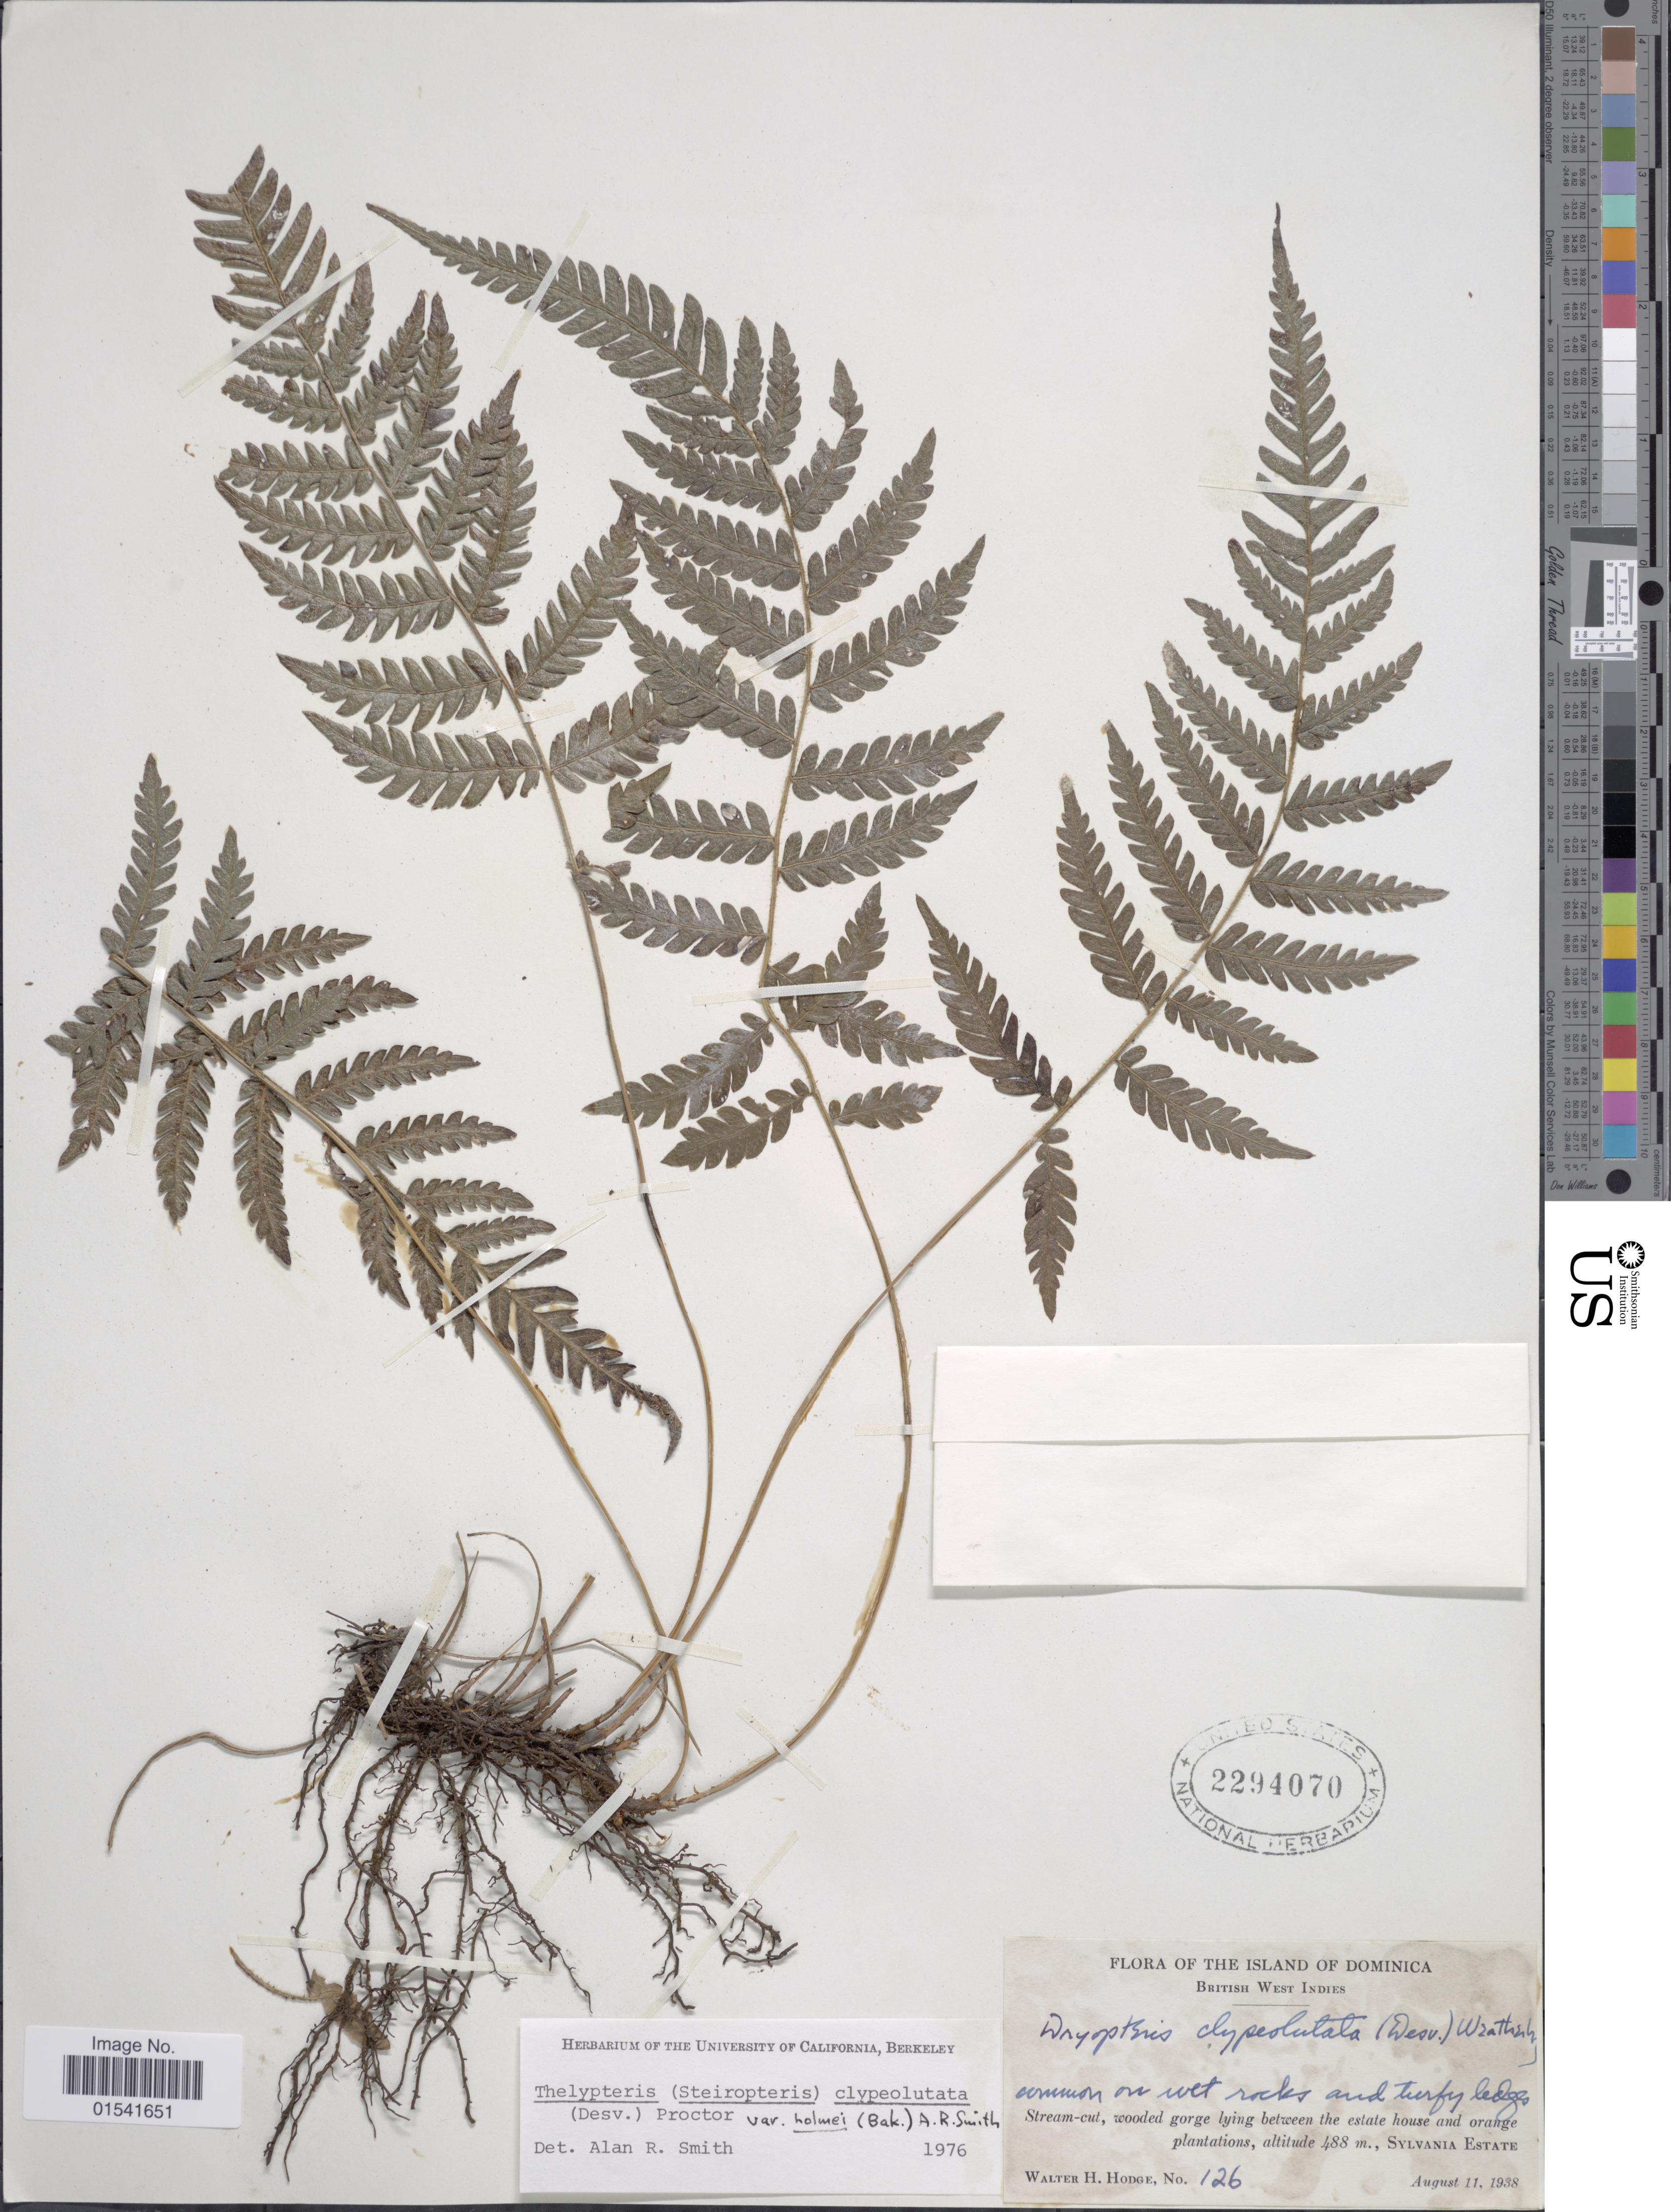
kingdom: Plantae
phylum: Tracheophyta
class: Polypodiopsida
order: Polypodiales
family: Thelypteridaceae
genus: Steiropteris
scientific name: Steiropteris clypeolutata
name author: (Desv.) Pic. Serm.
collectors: W. Hodge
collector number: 126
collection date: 1938-08-11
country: Dominica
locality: The Island of Dominica, British West Indies, Stream-cut, wooded gorge lying between the estate house and orange plantation, Sylvania Estate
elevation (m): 488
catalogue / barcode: US 2294070